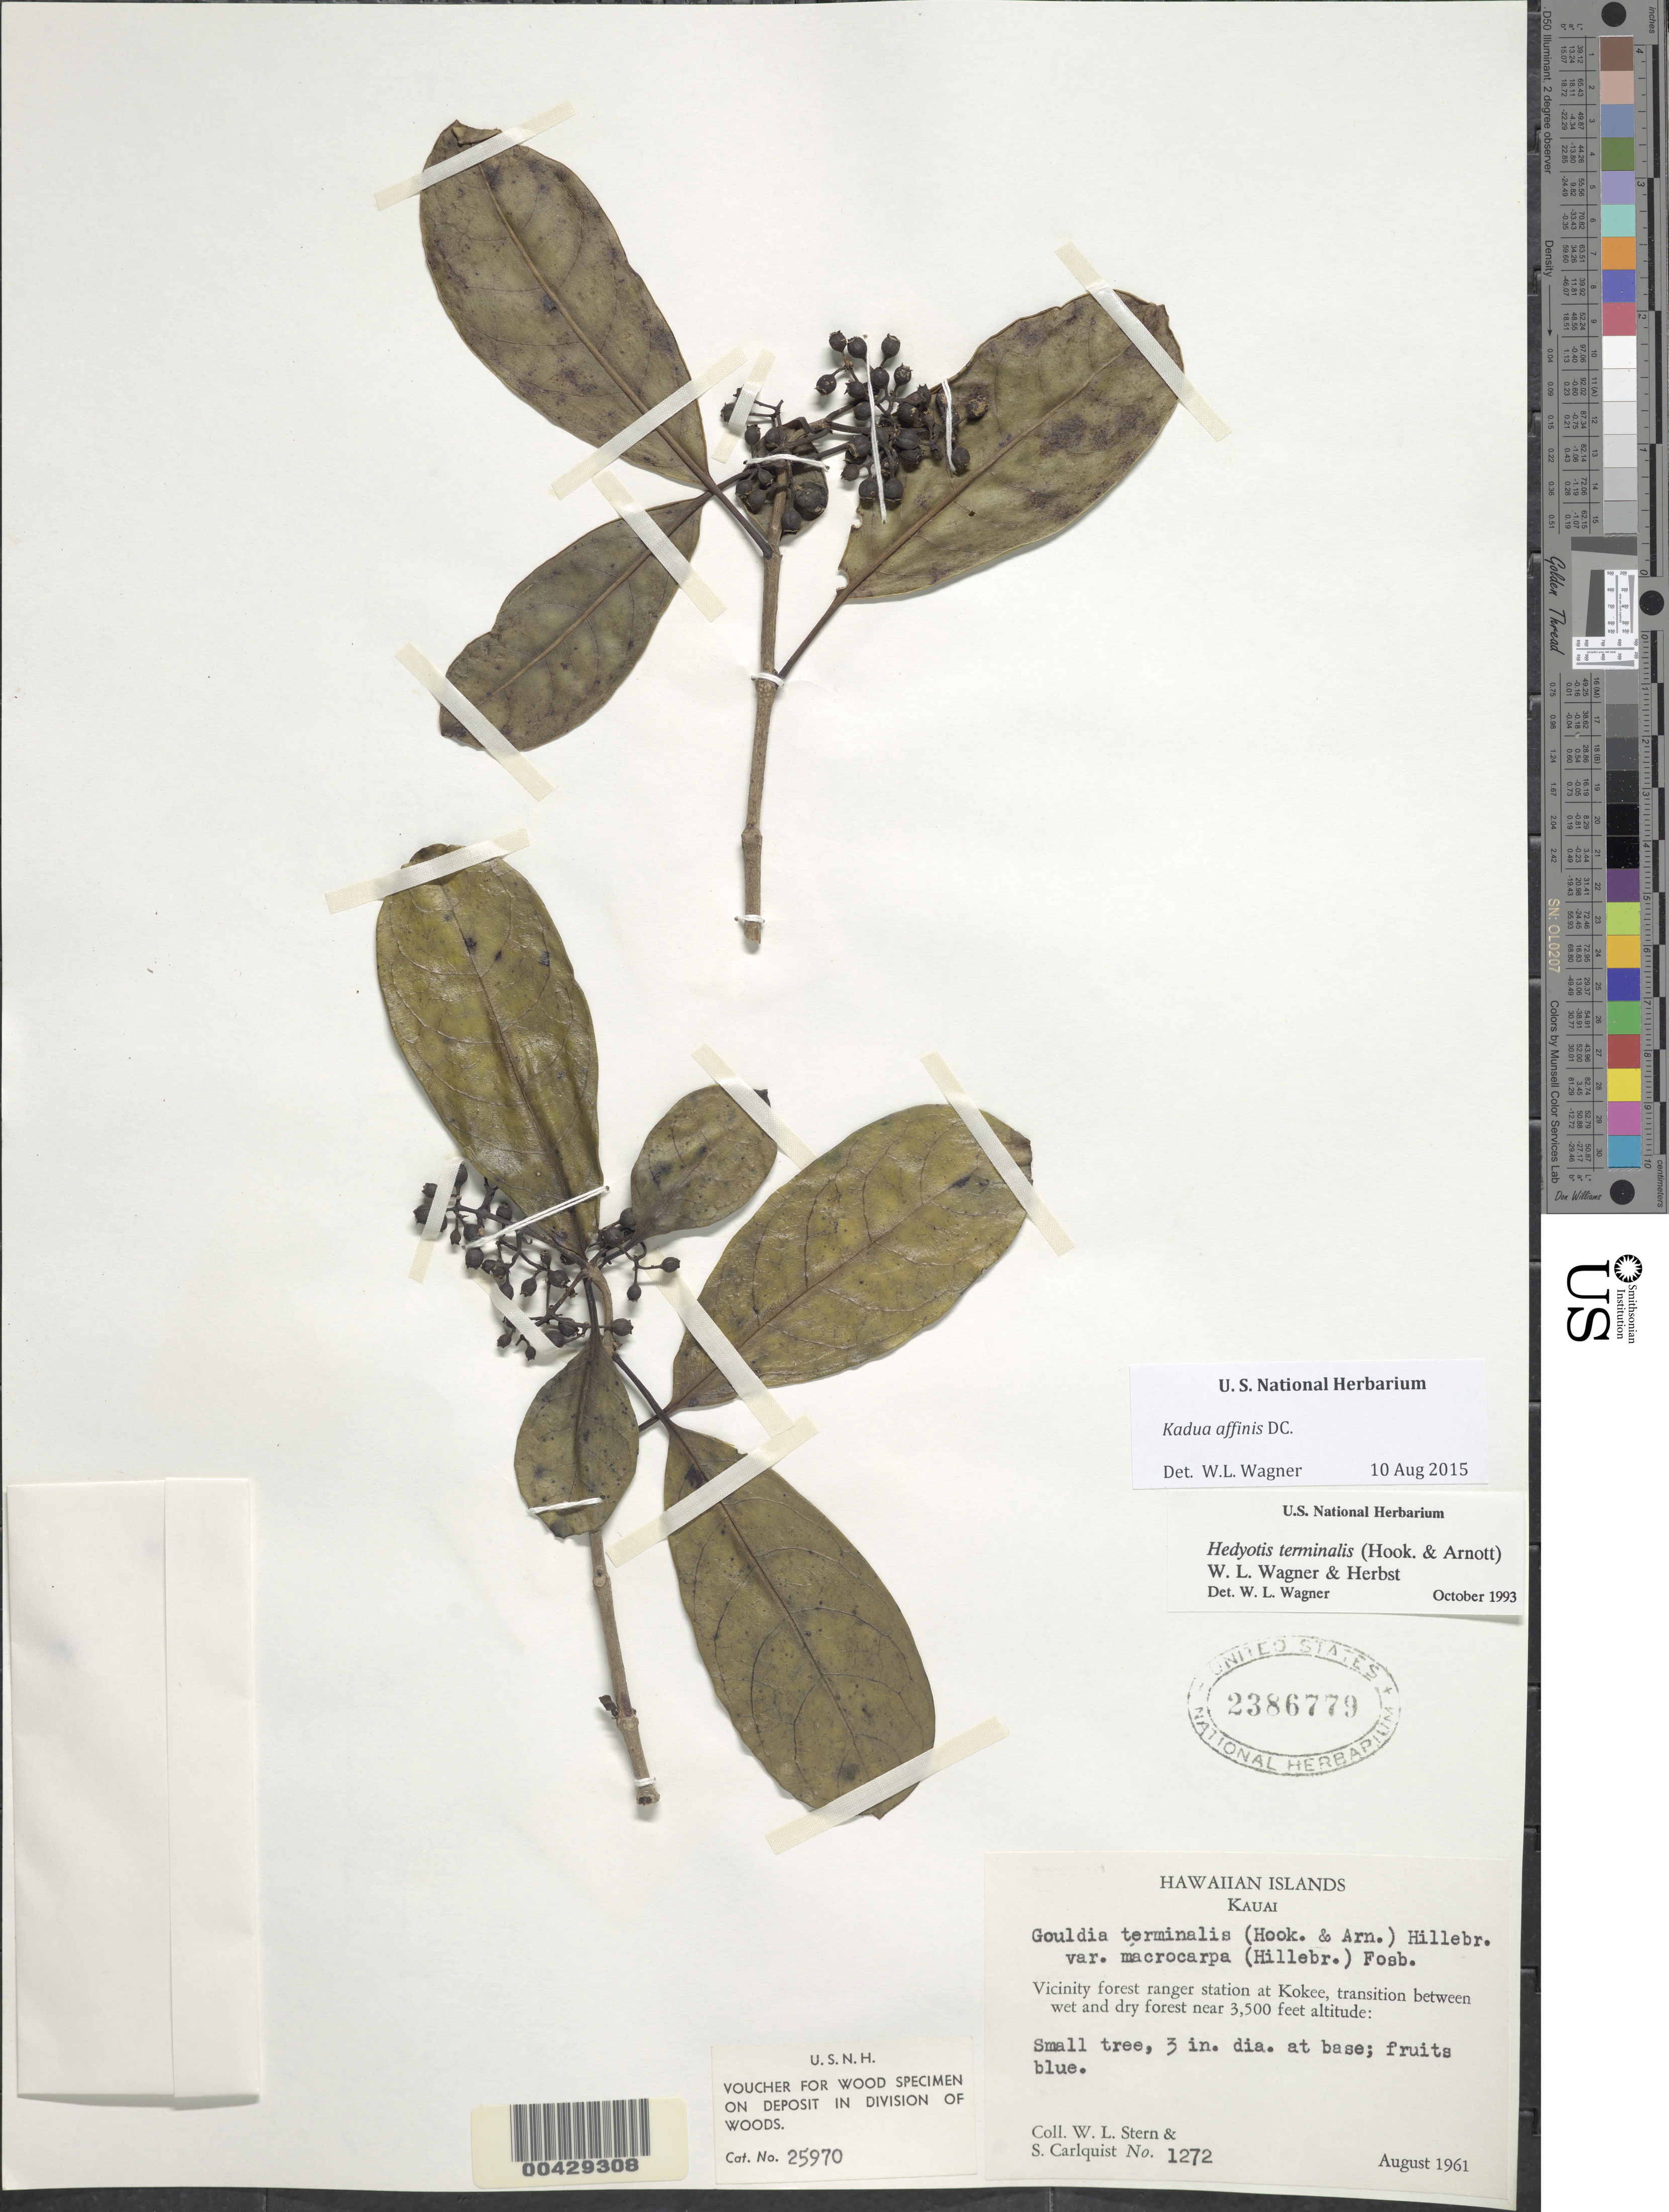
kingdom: Plantae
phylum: Tracheophyta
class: Magnoliopsida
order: Gentianales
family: Rubiaceae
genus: Kadua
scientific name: Kadua affinis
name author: DC.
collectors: W. L. Stern & S. Carlquist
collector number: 1272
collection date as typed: Aug 1961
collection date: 1961-08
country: United States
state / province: Hawaii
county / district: Kauai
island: Kaua'i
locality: Vicinity forest ranger station at Kokee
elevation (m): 1067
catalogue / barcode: US 2386779